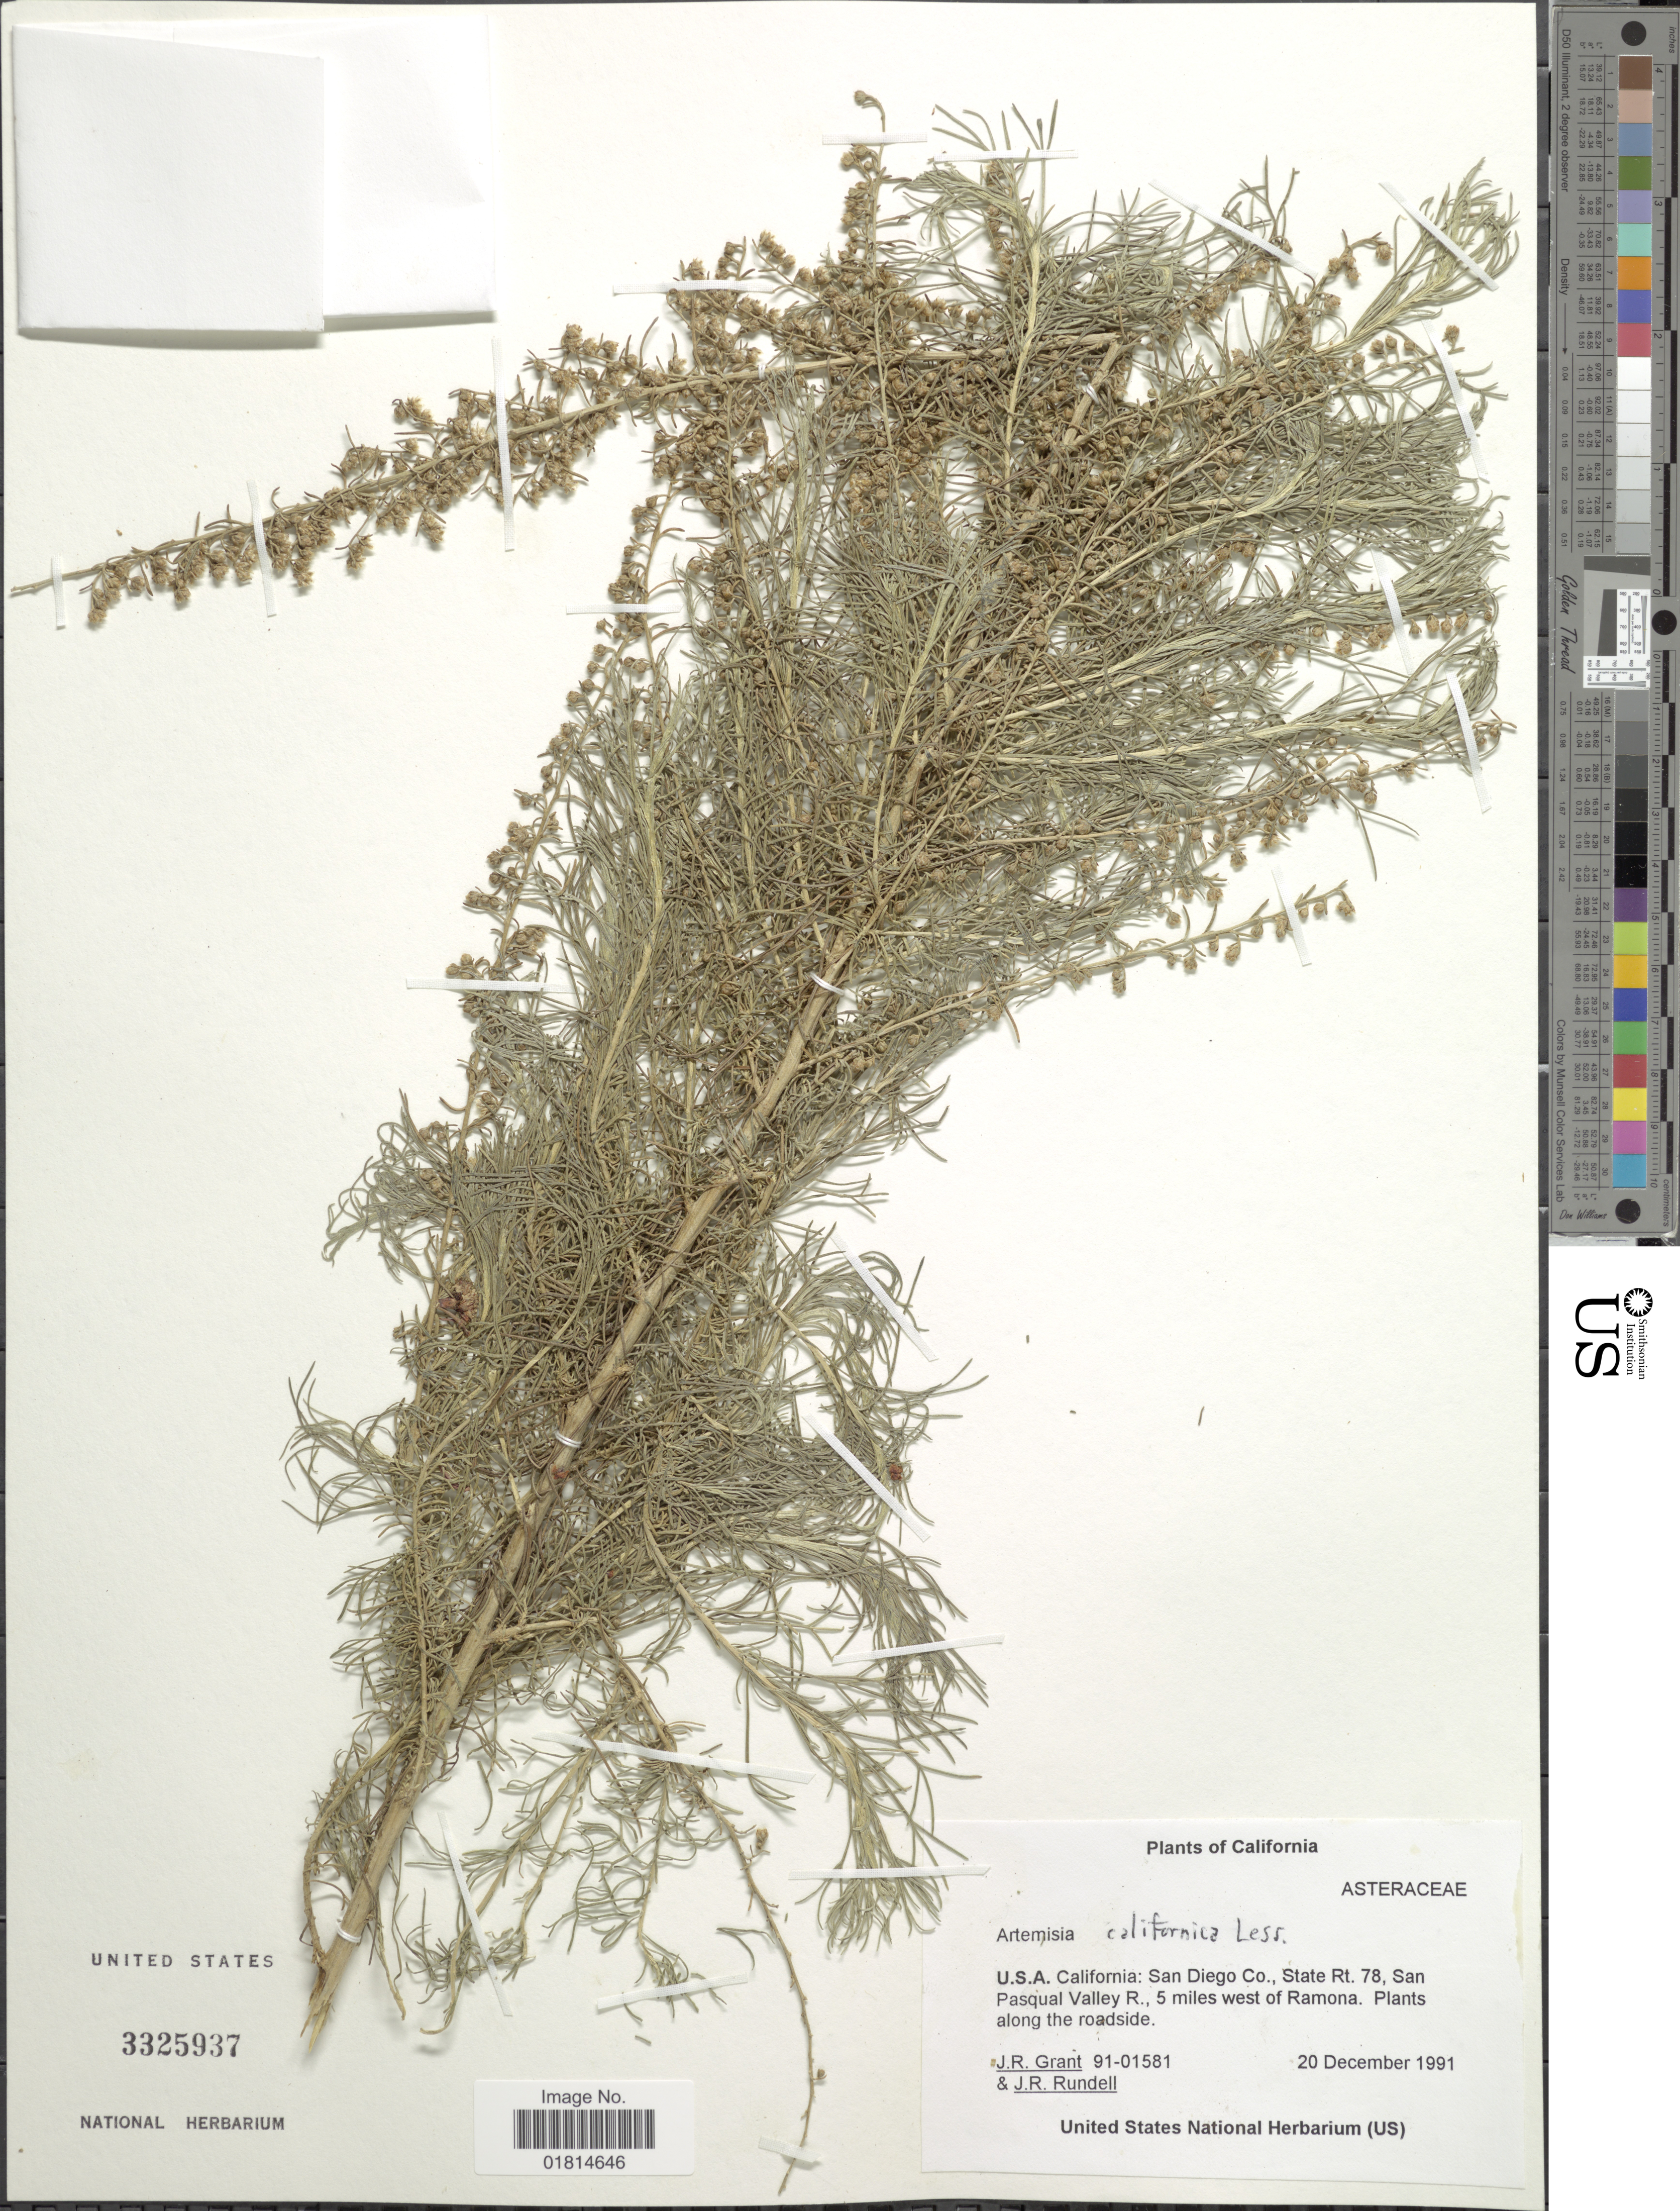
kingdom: Plantae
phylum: Tracheophyta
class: Magnoliopsida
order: Asterales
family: Asteraceae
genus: Artemisia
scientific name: Artemisia californica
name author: Less.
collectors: J. Grant & J. R. Rundell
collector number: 91-01581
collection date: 1991-12-20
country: United States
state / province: California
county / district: San Diego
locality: U.S.A. California: San Diego Co., State Rt. 78, San Pasqual Valley R., 5 miles west of Ramona. Plants along the roadside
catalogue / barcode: US 3325937